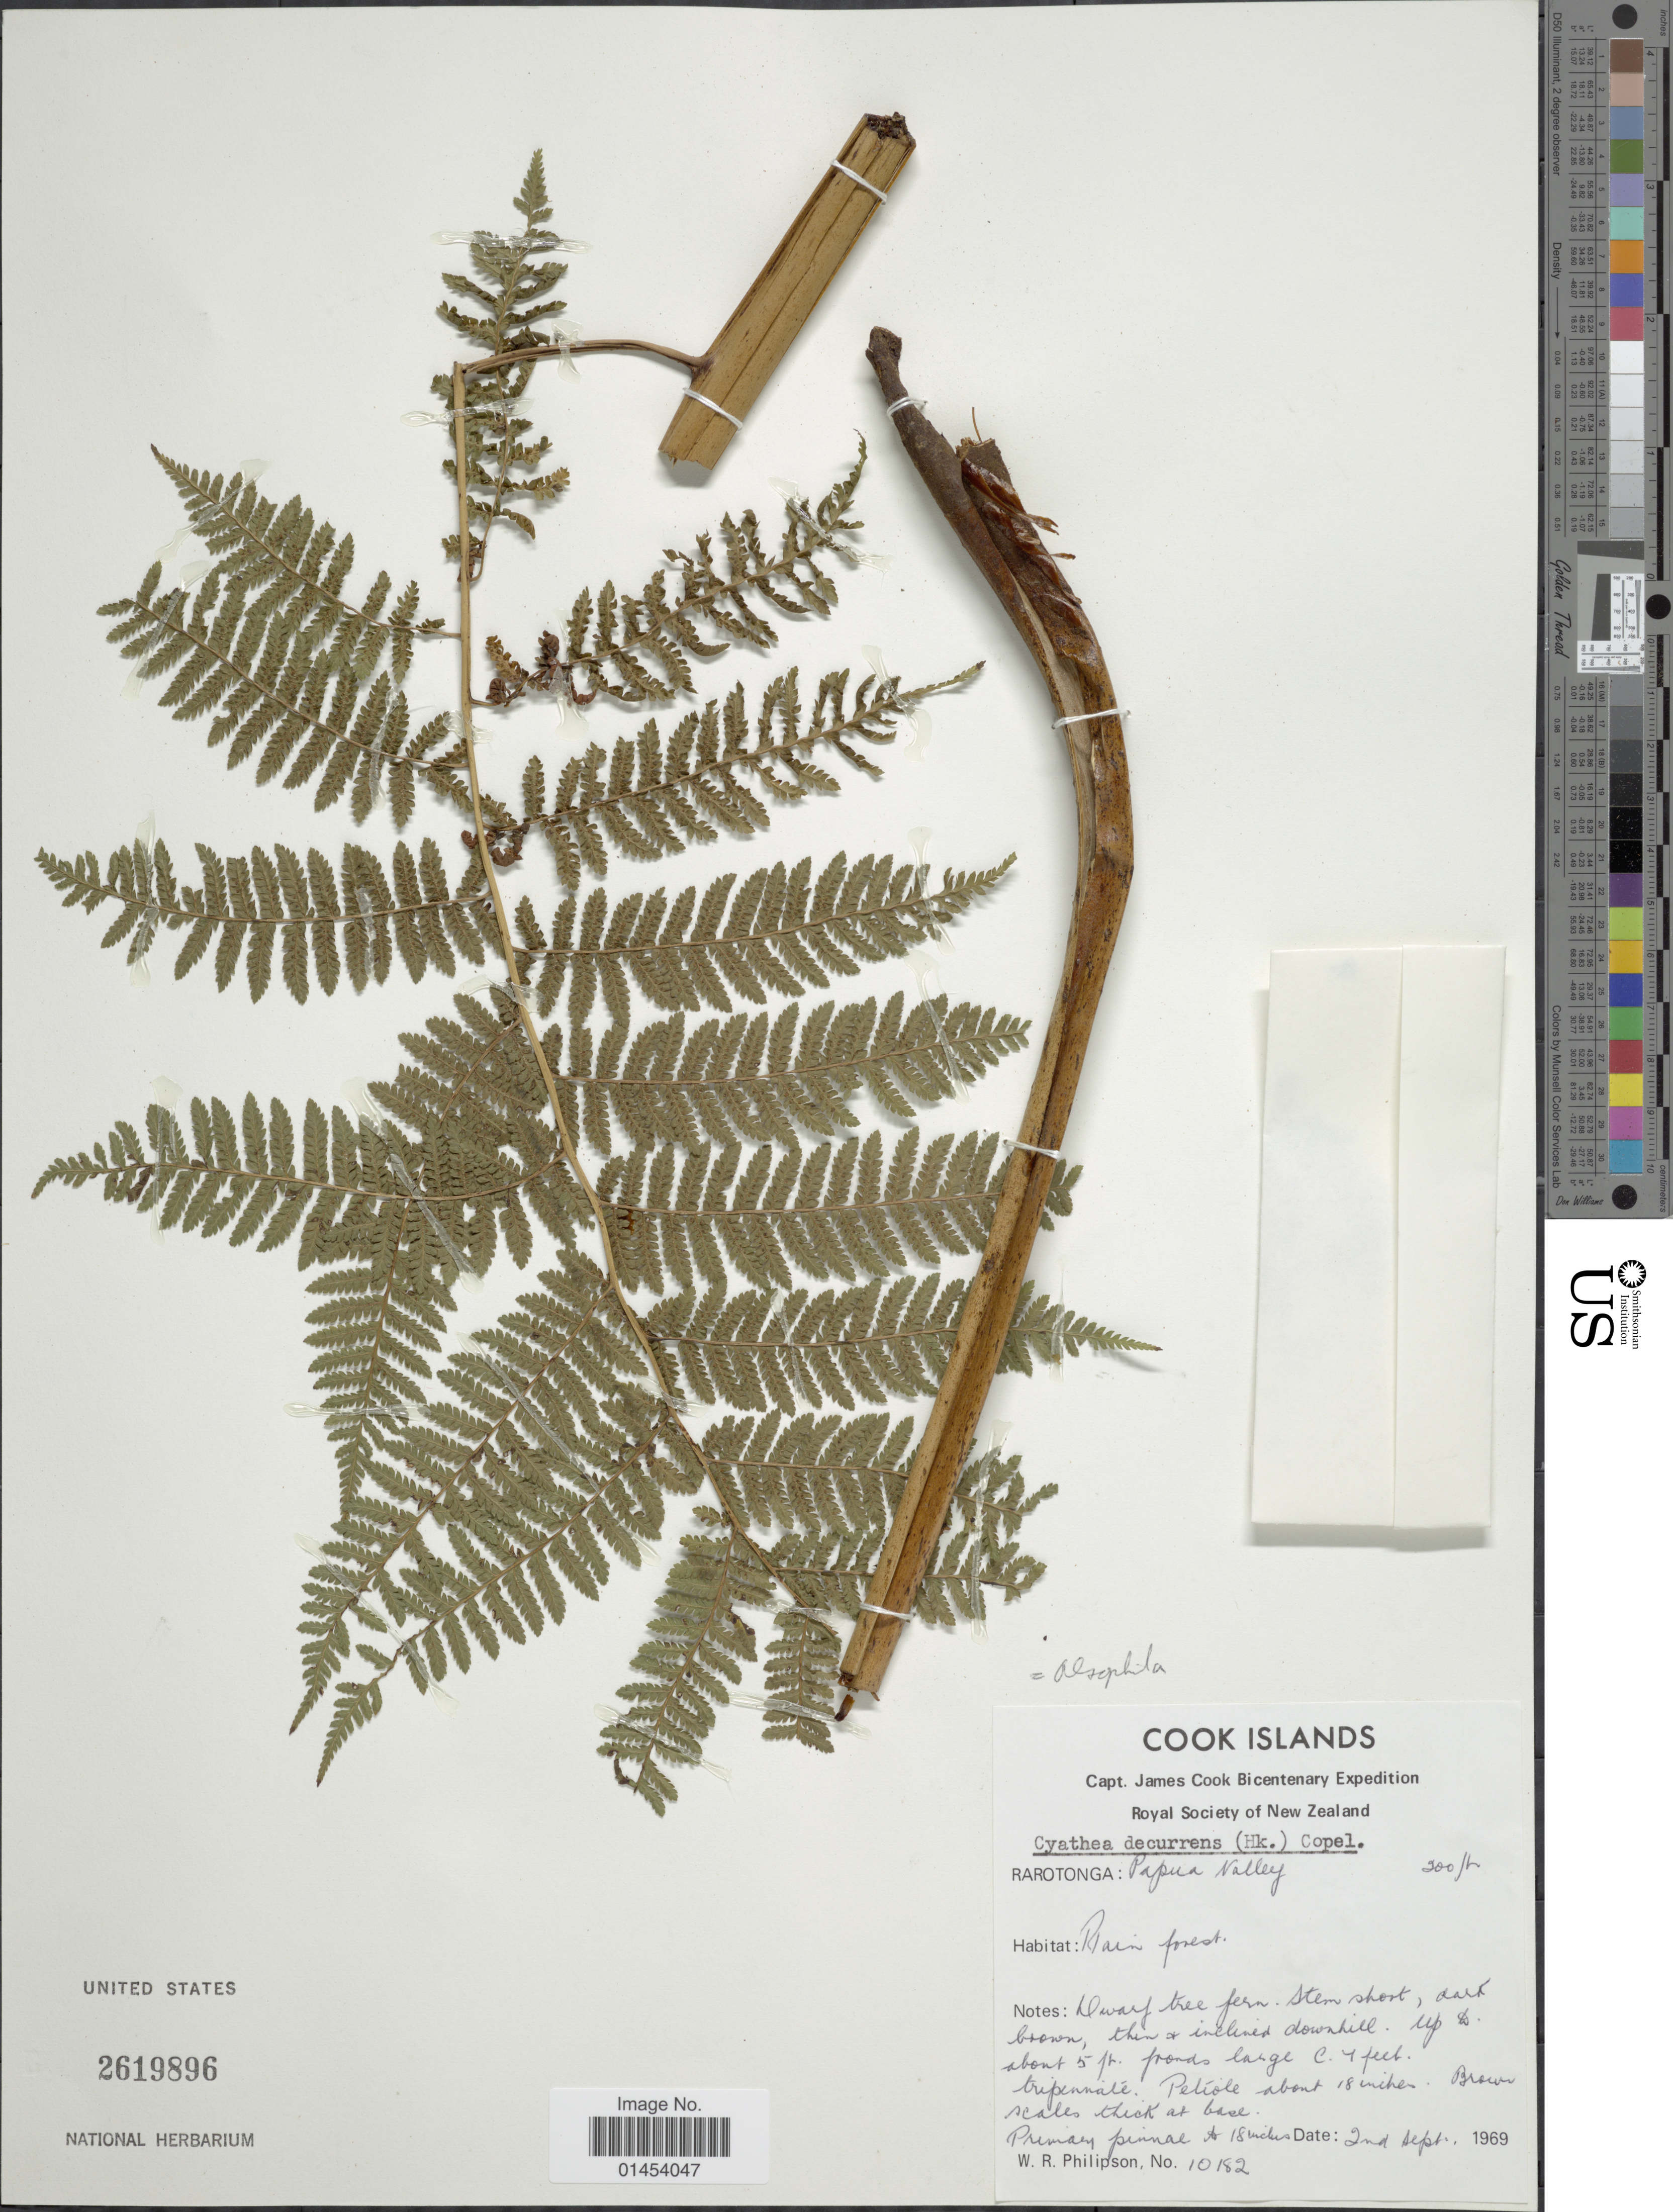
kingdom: Plantae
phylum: Tracheophyta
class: Polypodiopsida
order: Cyatheales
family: Cyatheaceae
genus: Cyathea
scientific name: Cyathea decurrens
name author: (Hook.) Copel.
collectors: W. R. Philipson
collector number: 10182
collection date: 1969-09-02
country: Cook Islands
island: Rarotonga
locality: Rarotonga: Papua Valley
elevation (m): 61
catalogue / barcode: US 2619896